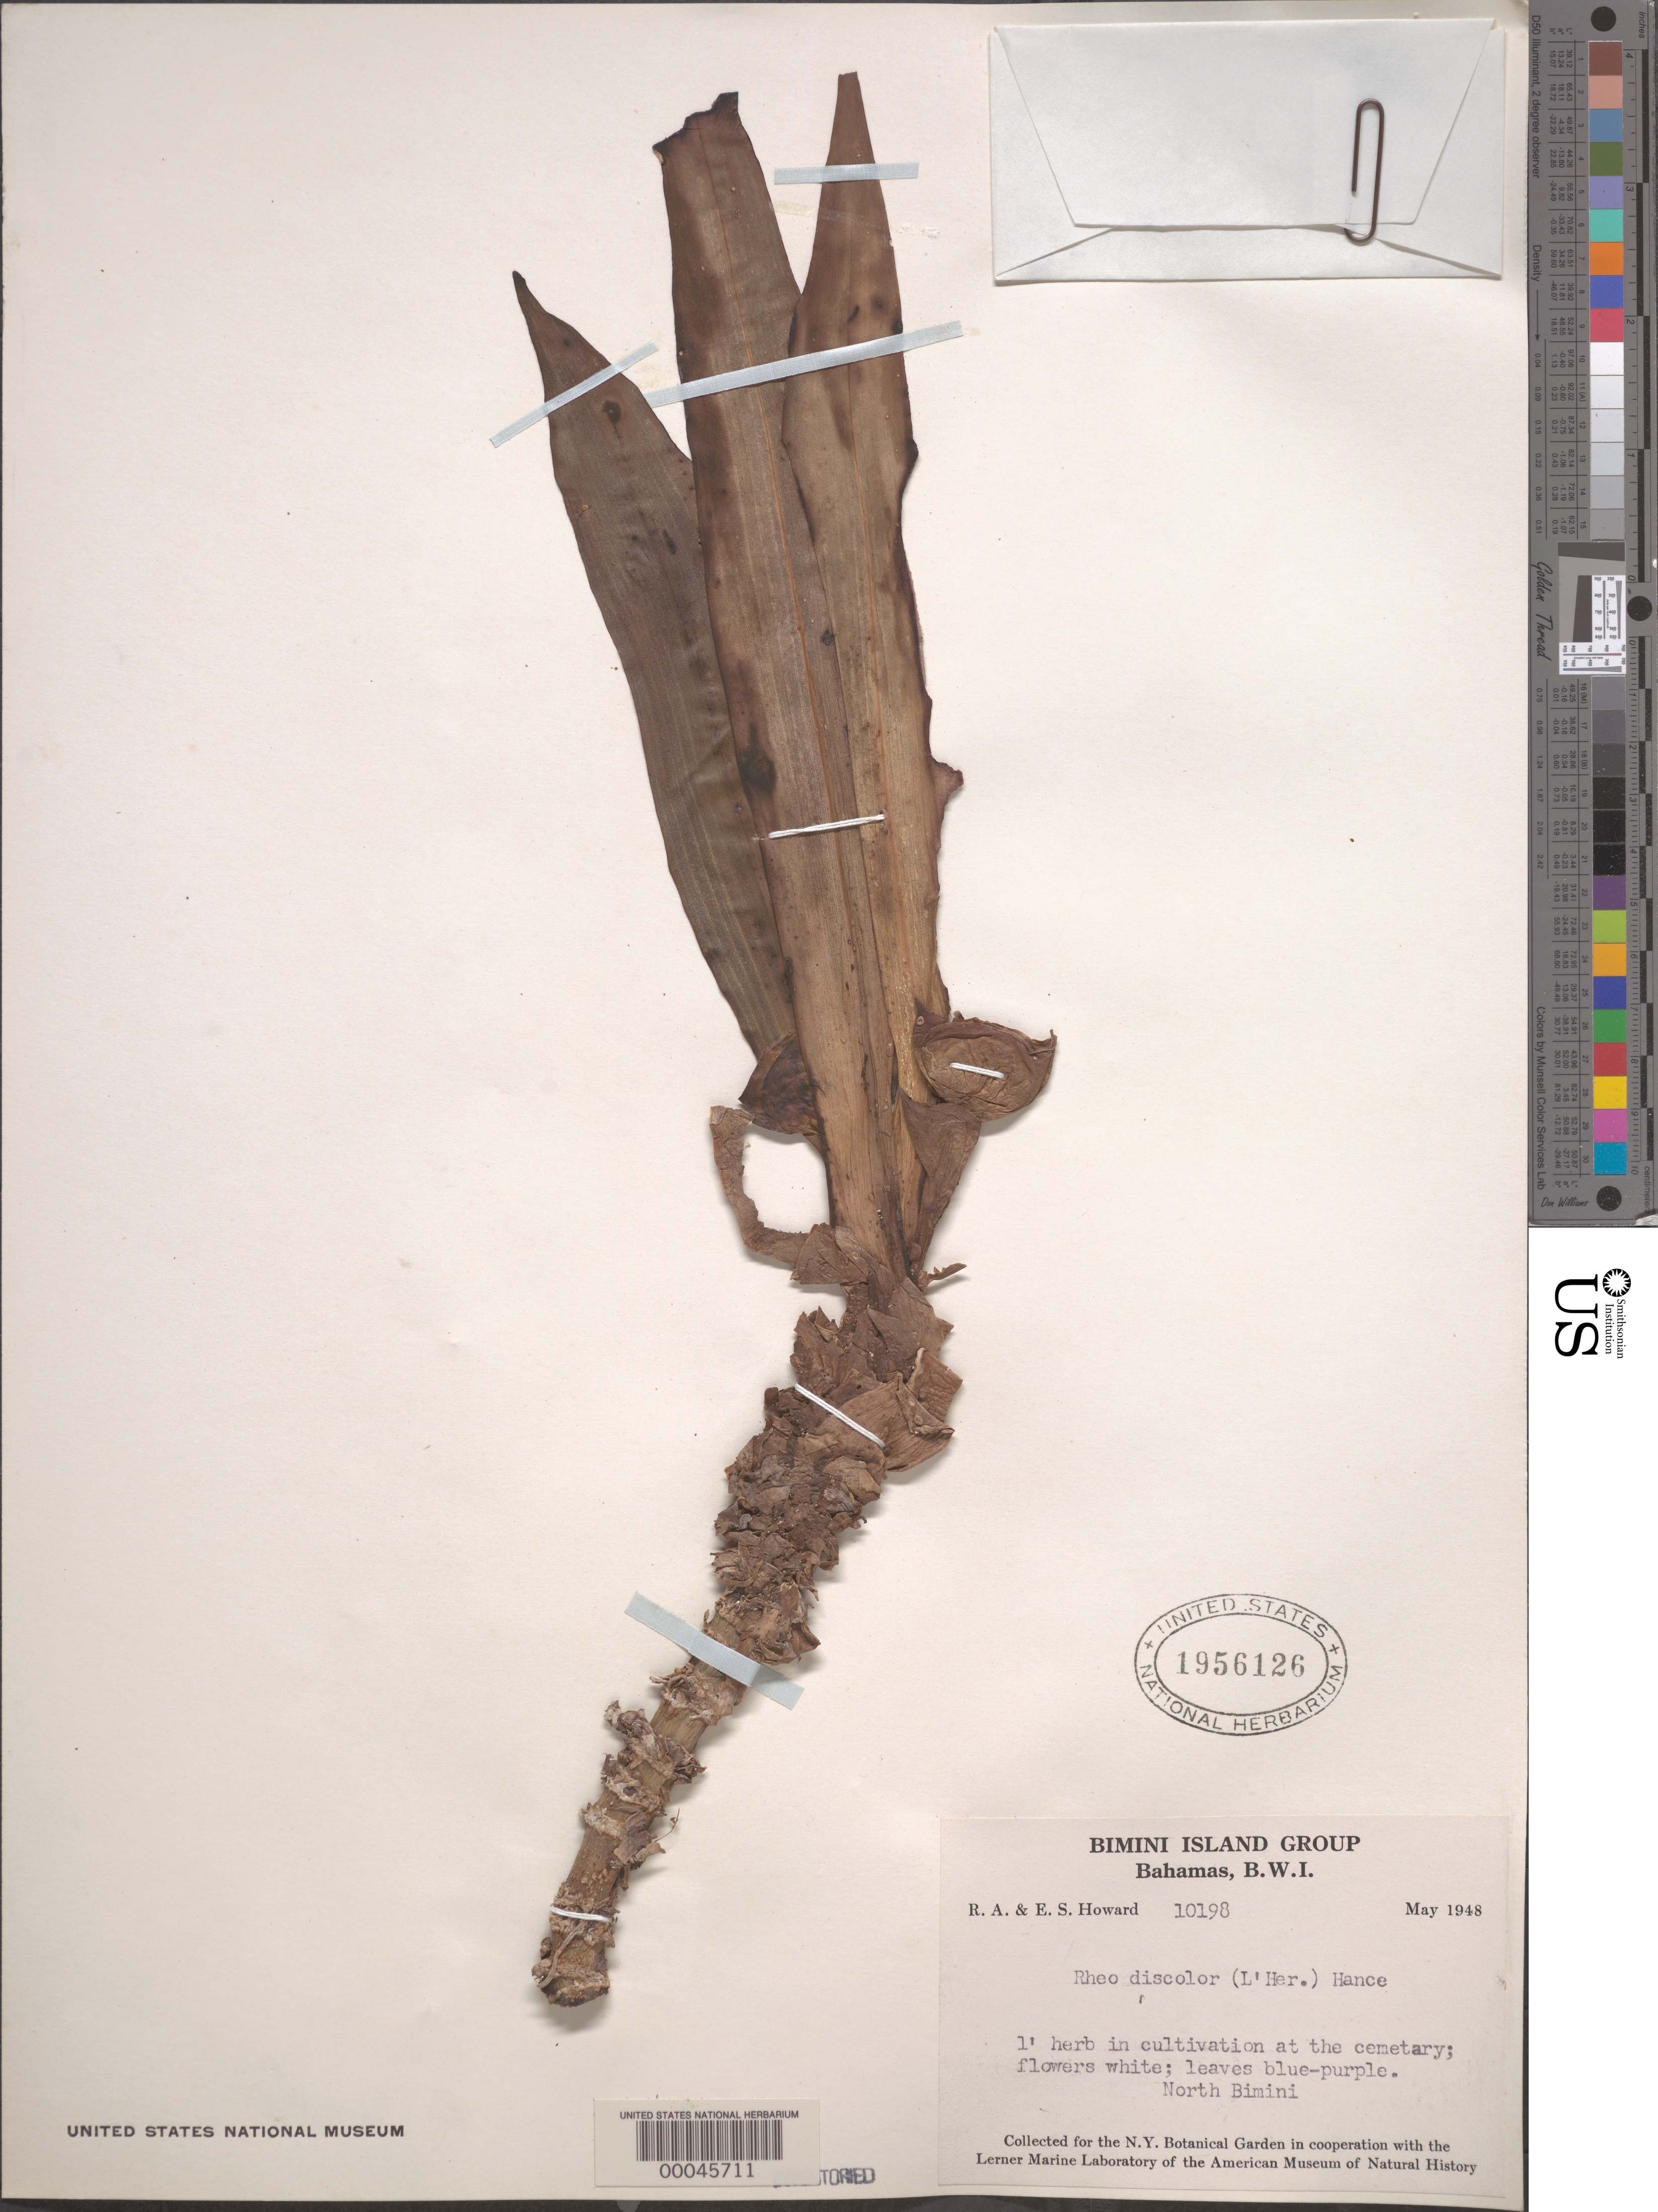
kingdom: Plantae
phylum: Tracheophyta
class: Liliopsida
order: Commelinales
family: Commelinaceae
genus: Tradescantia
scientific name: Tradescantia spathacea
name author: Sw.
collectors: R. A. Howard & E. S. Howard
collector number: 10198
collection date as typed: May 1948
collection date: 1948-05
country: Bahamas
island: Bimini Is.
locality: North bimini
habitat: Cemetary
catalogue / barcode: US 1956126